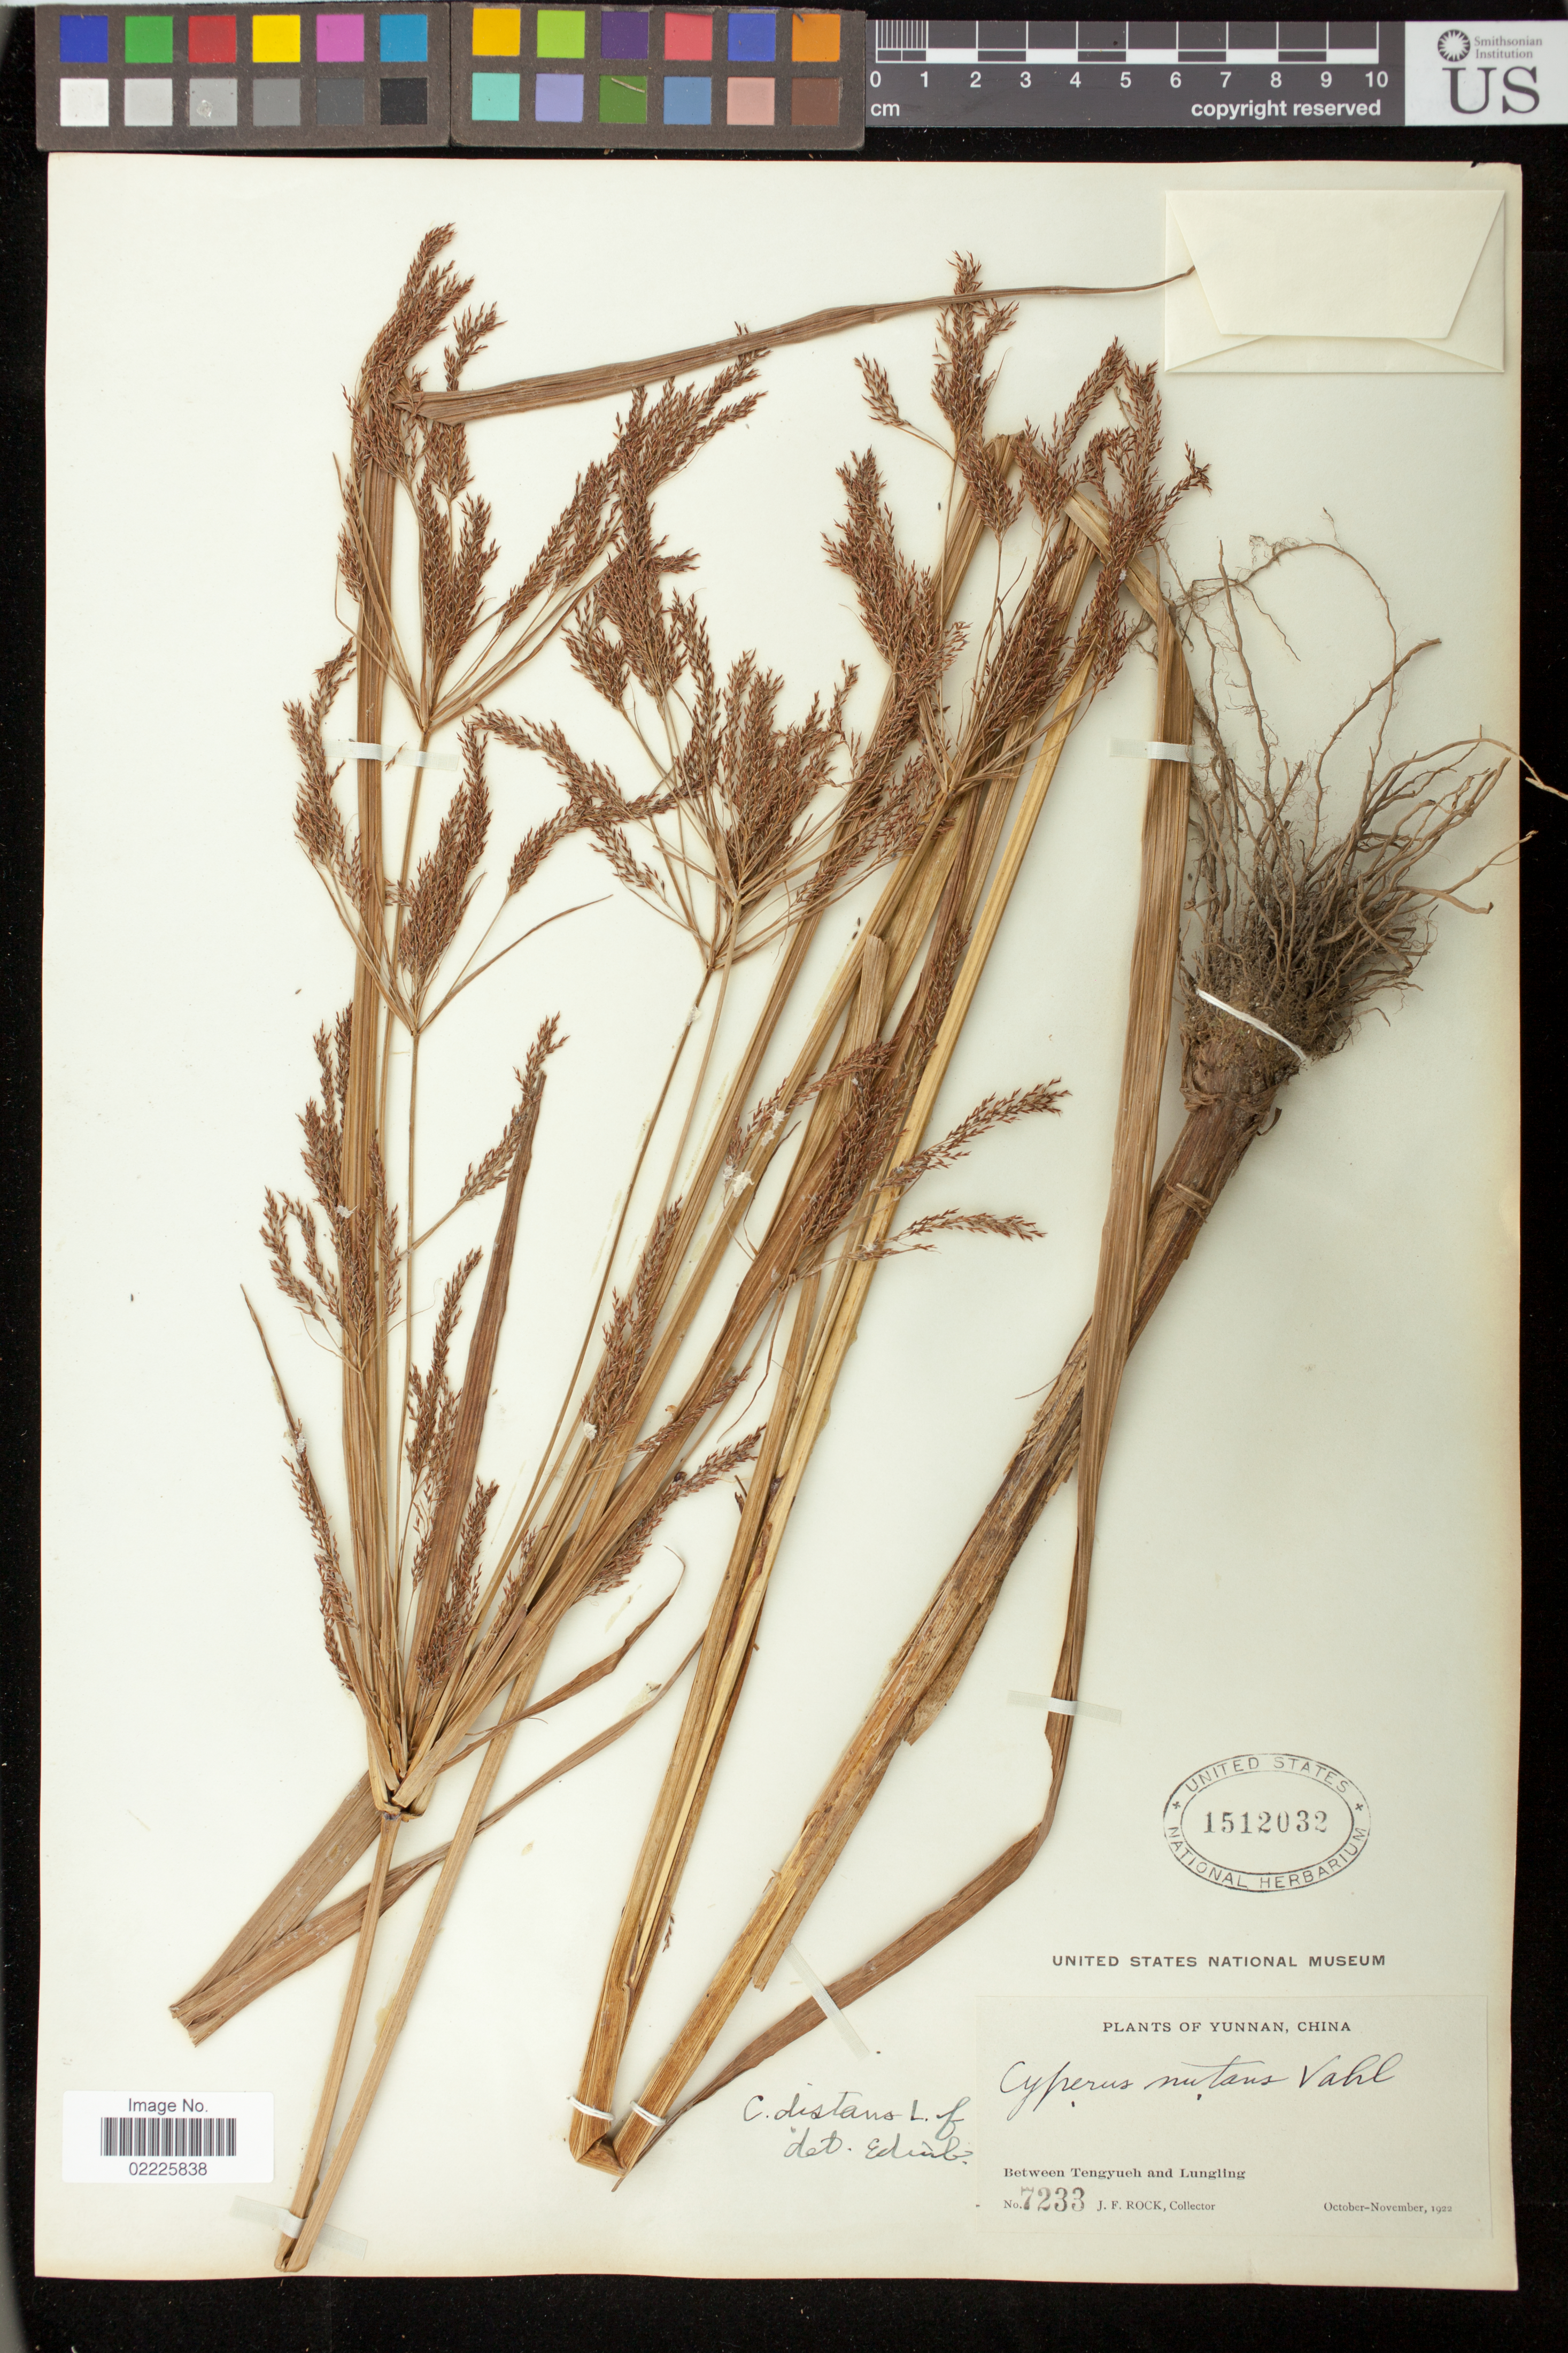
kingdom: Plantae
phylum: Tracheophyta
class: Liliopsida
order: Poales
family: Cyperaceae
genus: Cyperus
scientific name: Cyperus distans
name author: L. f.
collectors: J. F. Rock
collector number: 7233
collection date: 1922-10/1922-11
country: China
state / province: Yunnan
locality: Between Tengyueh and Lungling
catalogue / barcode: US 1512032